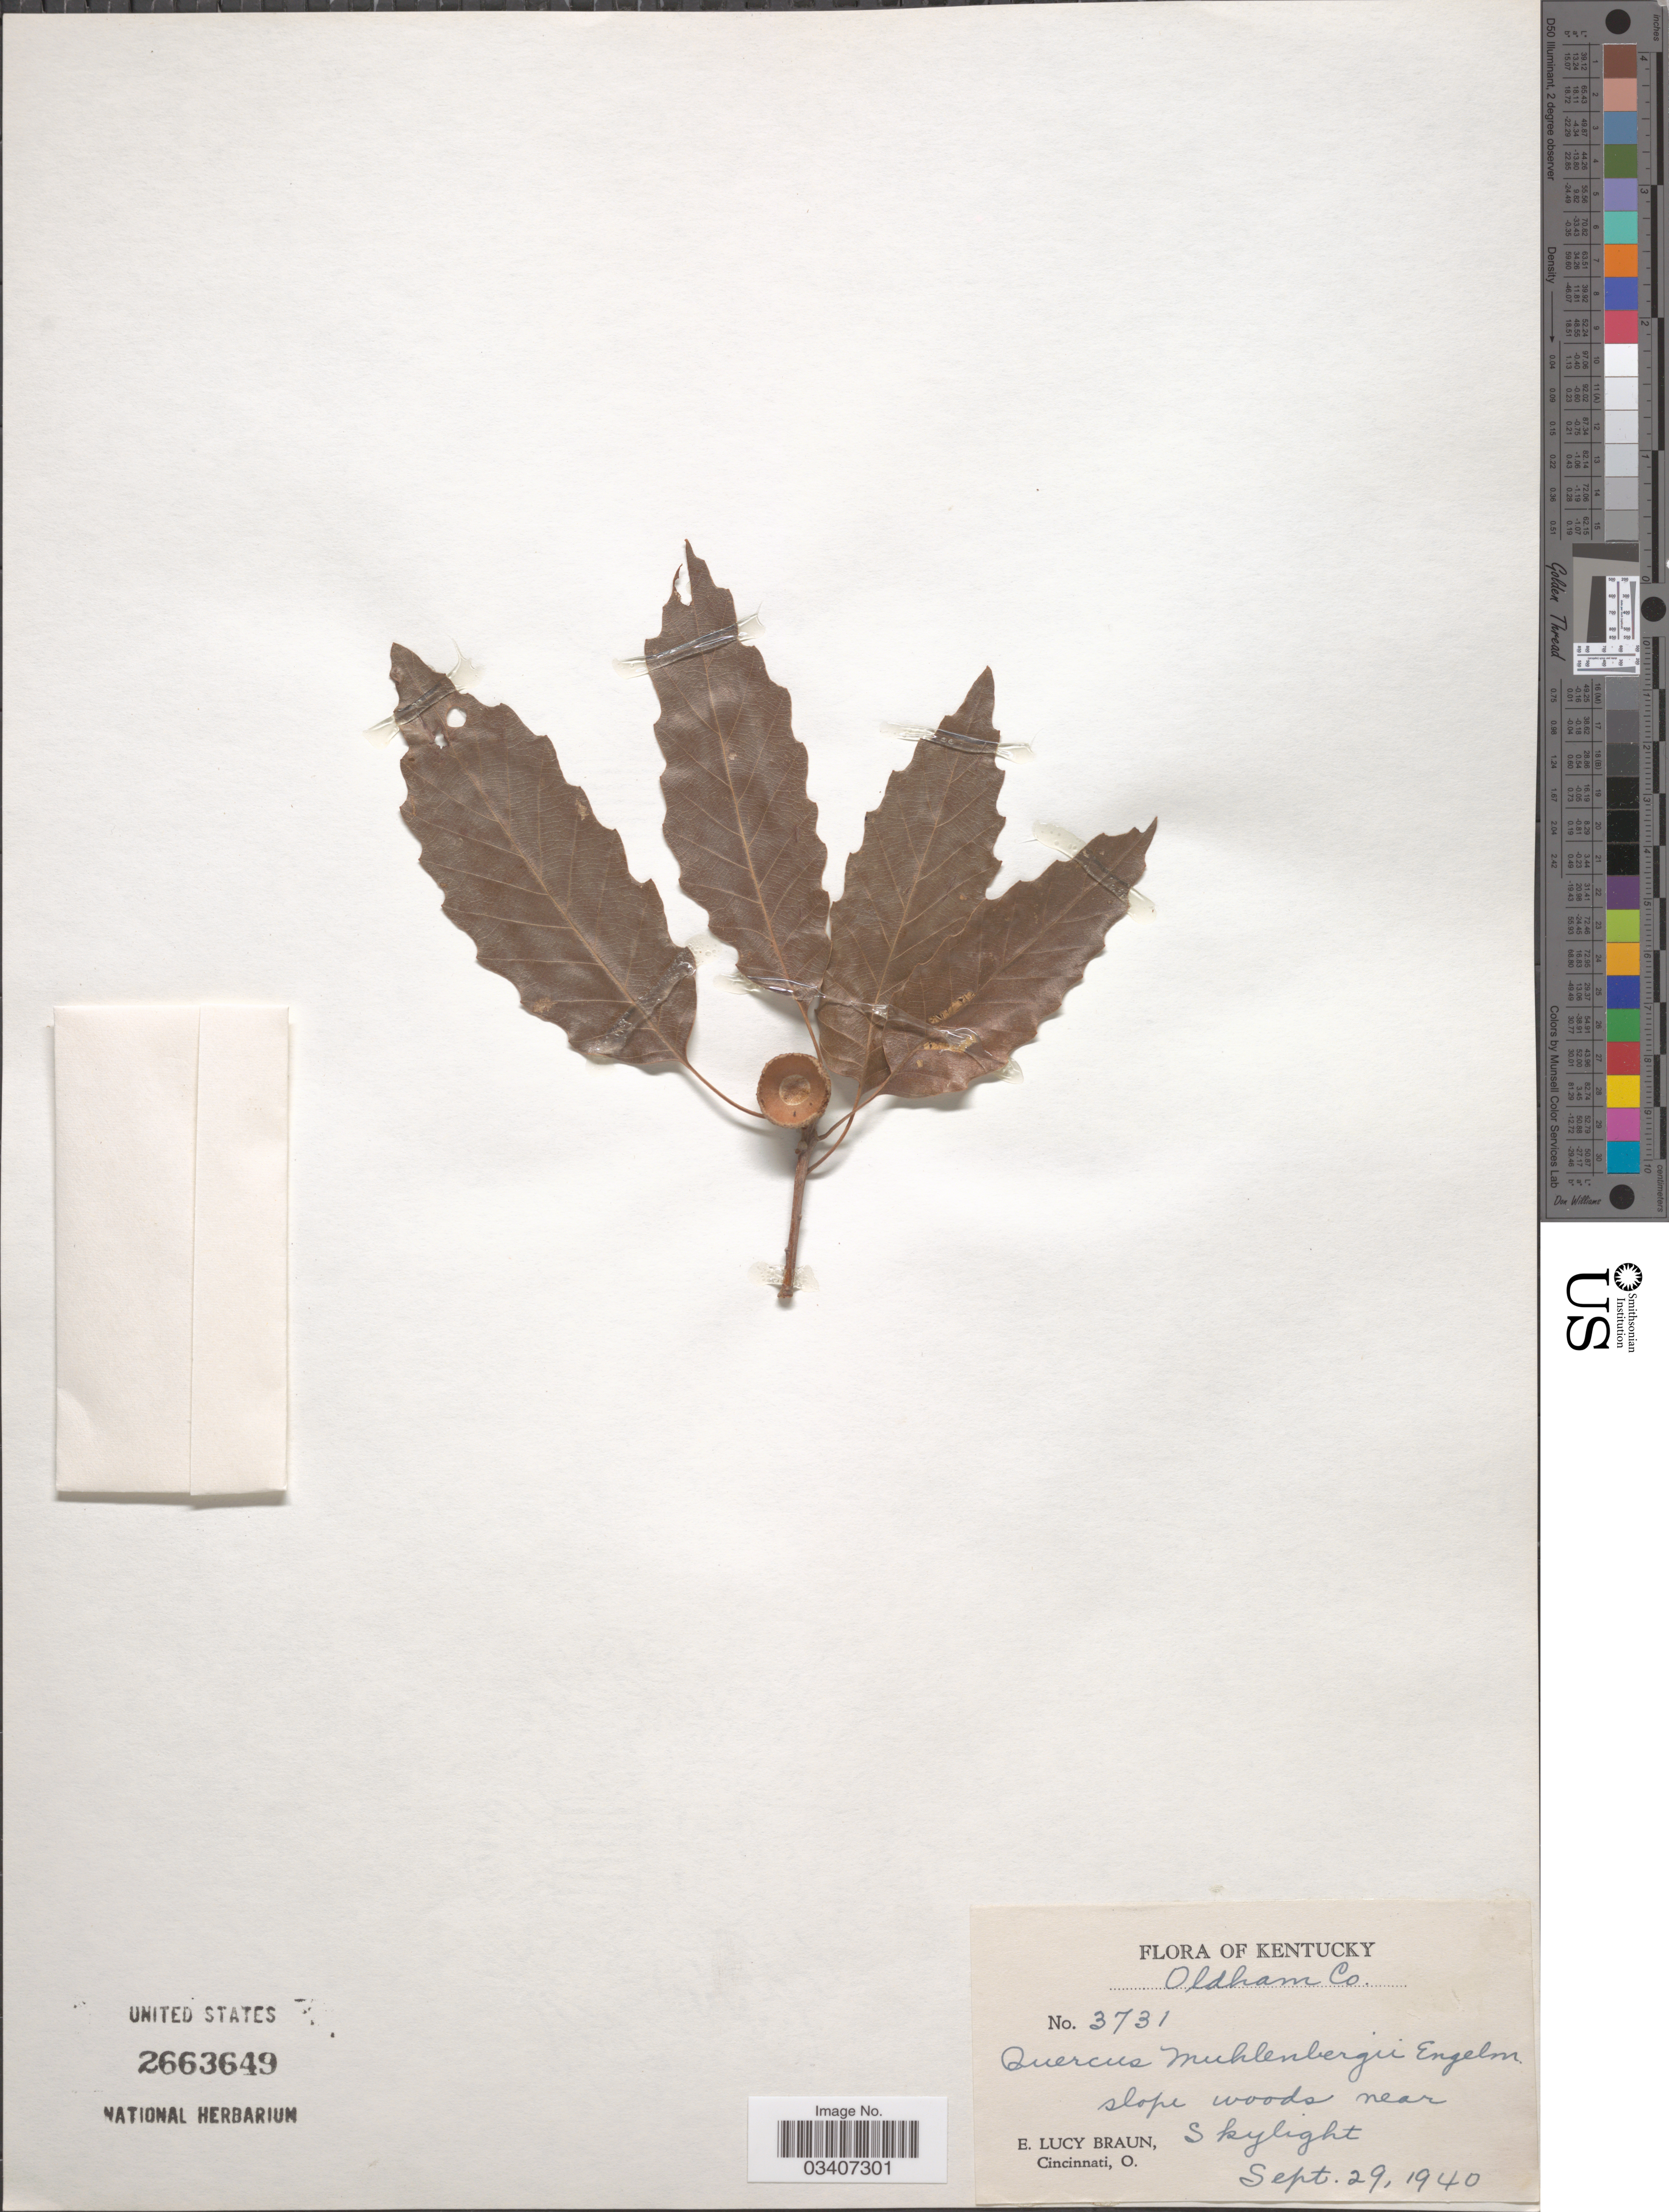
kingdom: Plantae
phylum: Tracheophyta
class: Magnoliopsida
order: Fagales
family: Fagaceae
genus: Quercus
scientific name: Quercus muehlenbergii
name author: Engelm.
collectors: E. L. Braun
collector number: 3731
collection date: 1940-09-29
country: United States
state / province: Kentucky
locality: Oldham Co. Slope woods near Skylight.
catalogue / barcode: US 2663649